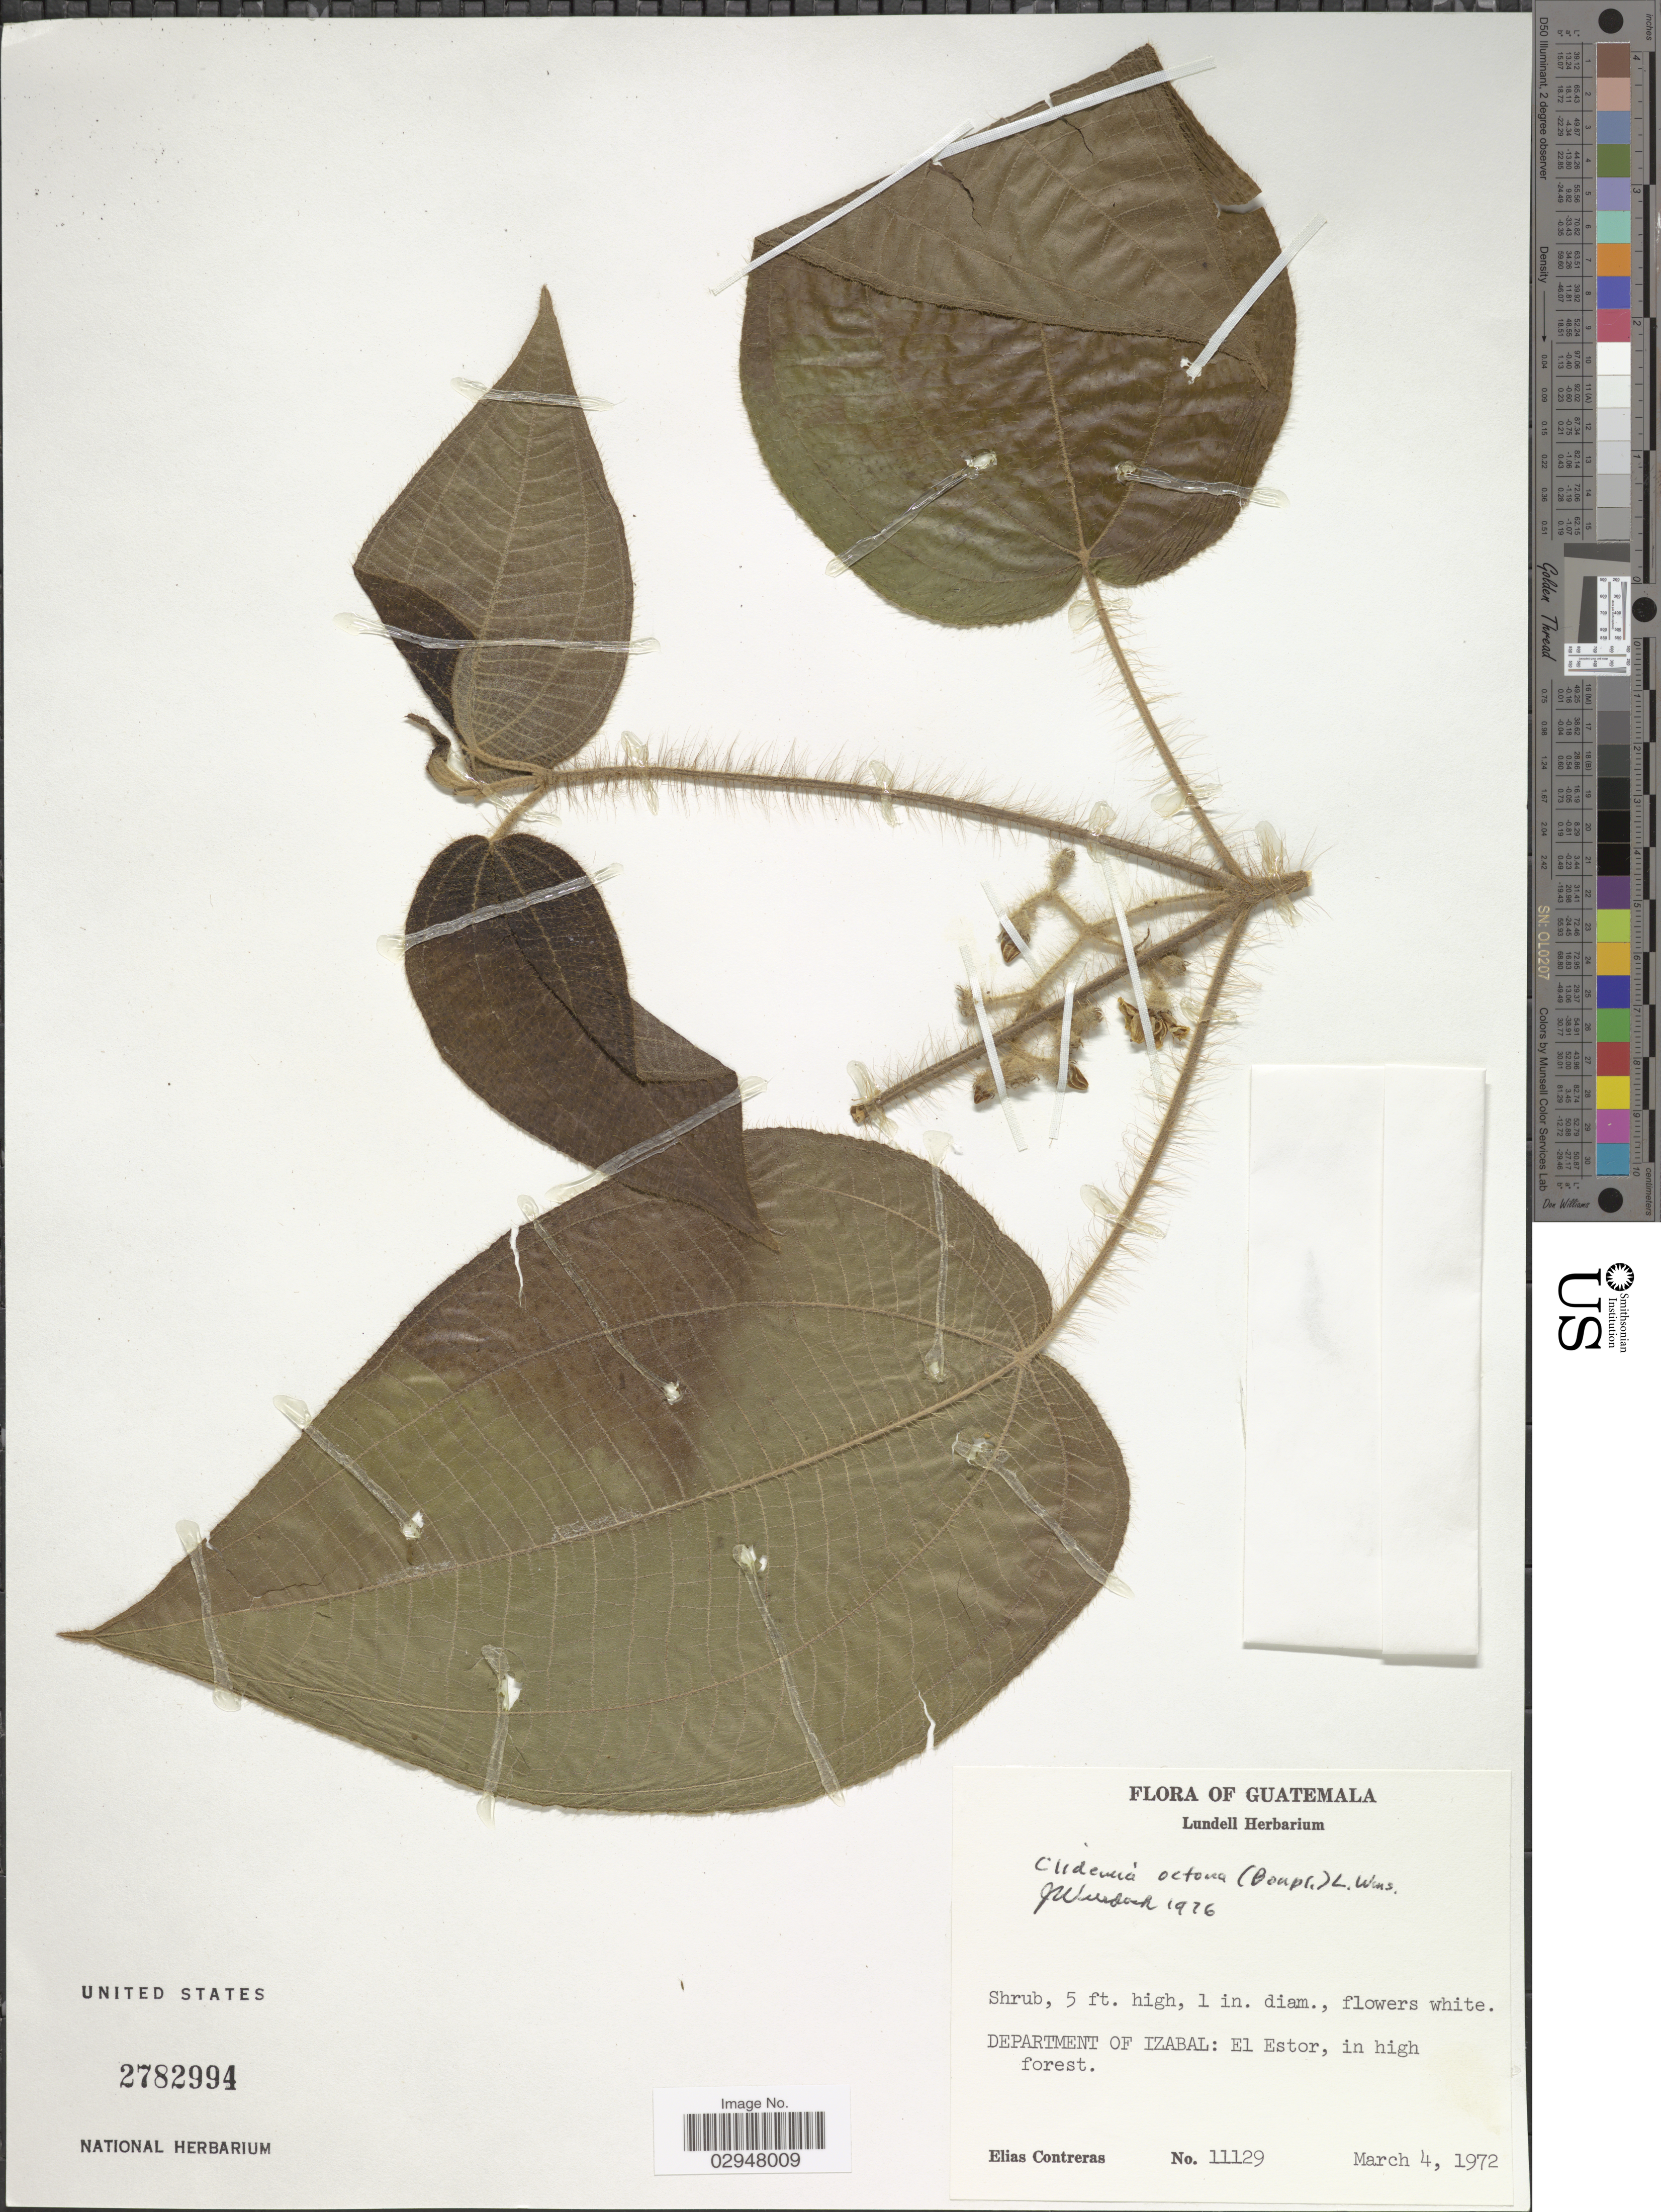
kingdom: Plantae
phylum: Tracheophyta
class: Magnoliopsida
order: Myrtales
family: Melastomataceae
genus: Clidemia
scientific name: Clidemia octona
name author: (Bonpl.) L.O. Williams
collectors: E. Contreras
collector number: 11129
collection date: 1972-03-04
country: Guatemala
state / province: Izabal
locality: Department of Izabal, El Estor, in high forest.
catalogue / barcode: US 2782994